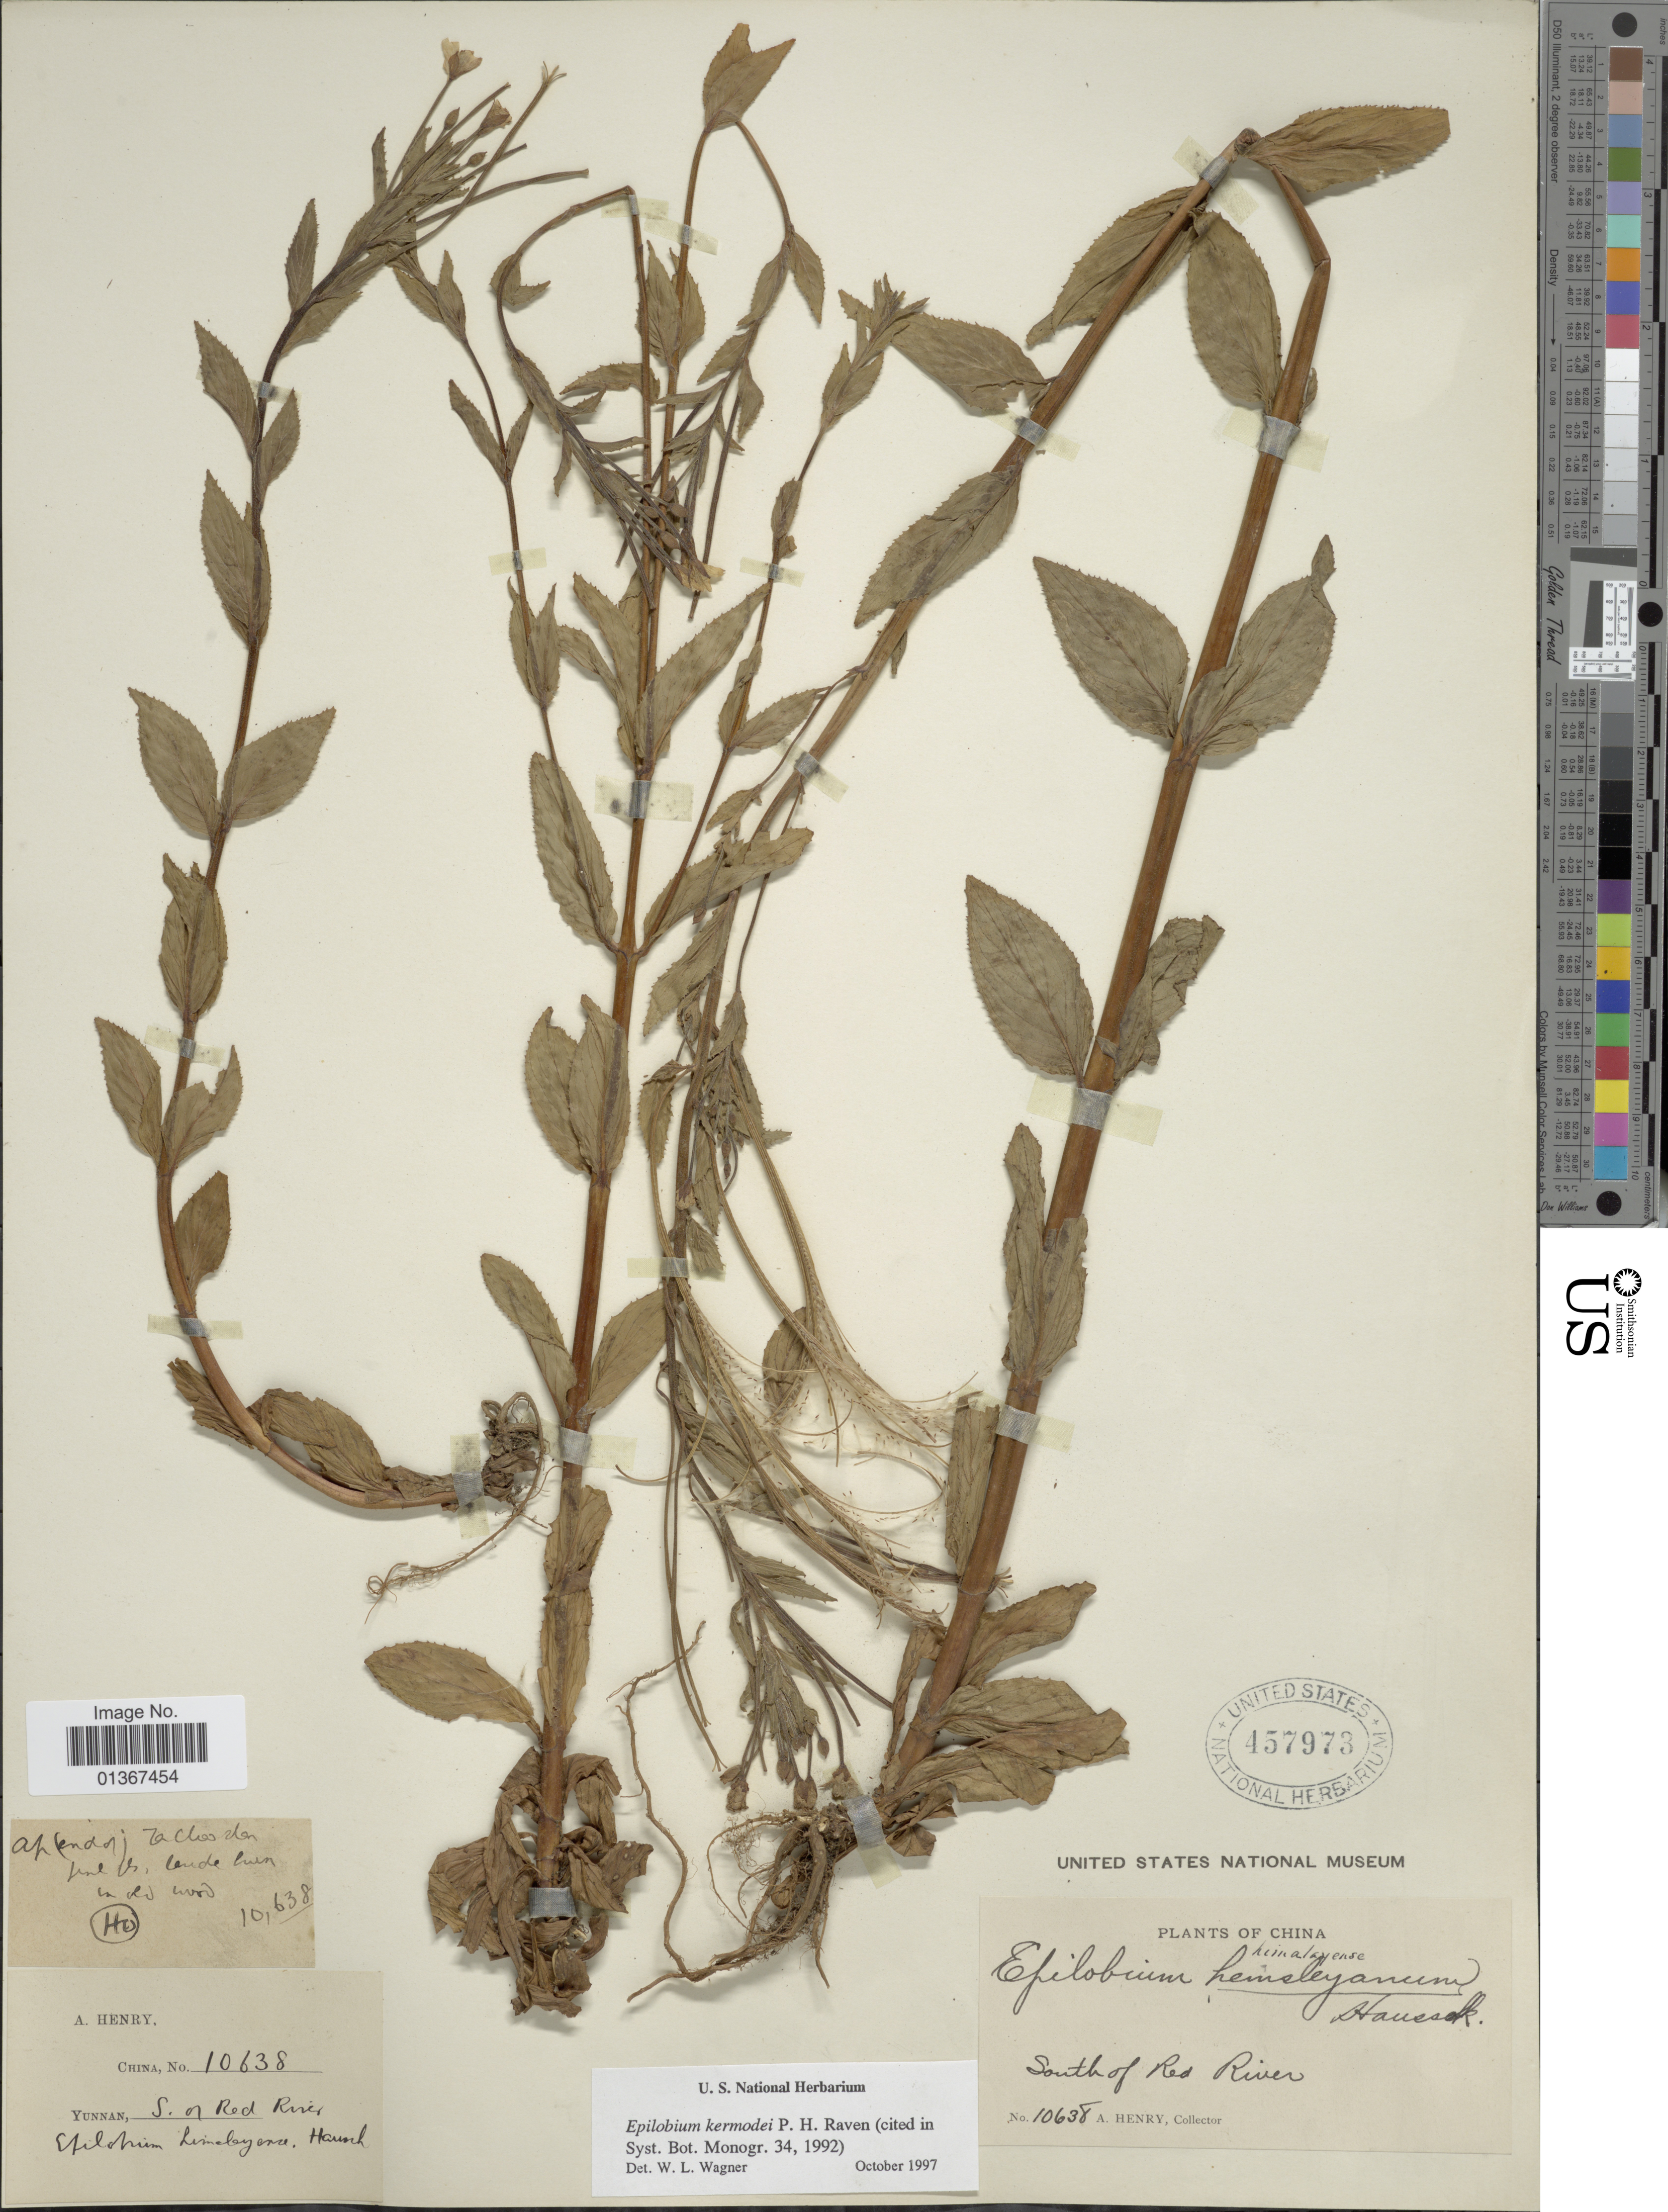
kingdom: Plantae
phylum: Tracheophyta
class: Magnoliopsida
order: Myrtales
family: Onagraceae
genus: Epilobium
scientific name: Epilobium kermodei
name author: P.H. Raven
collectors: A. Henry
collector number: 10638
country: China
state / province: Yunnan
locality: South of Red River.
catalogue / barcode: US 457973